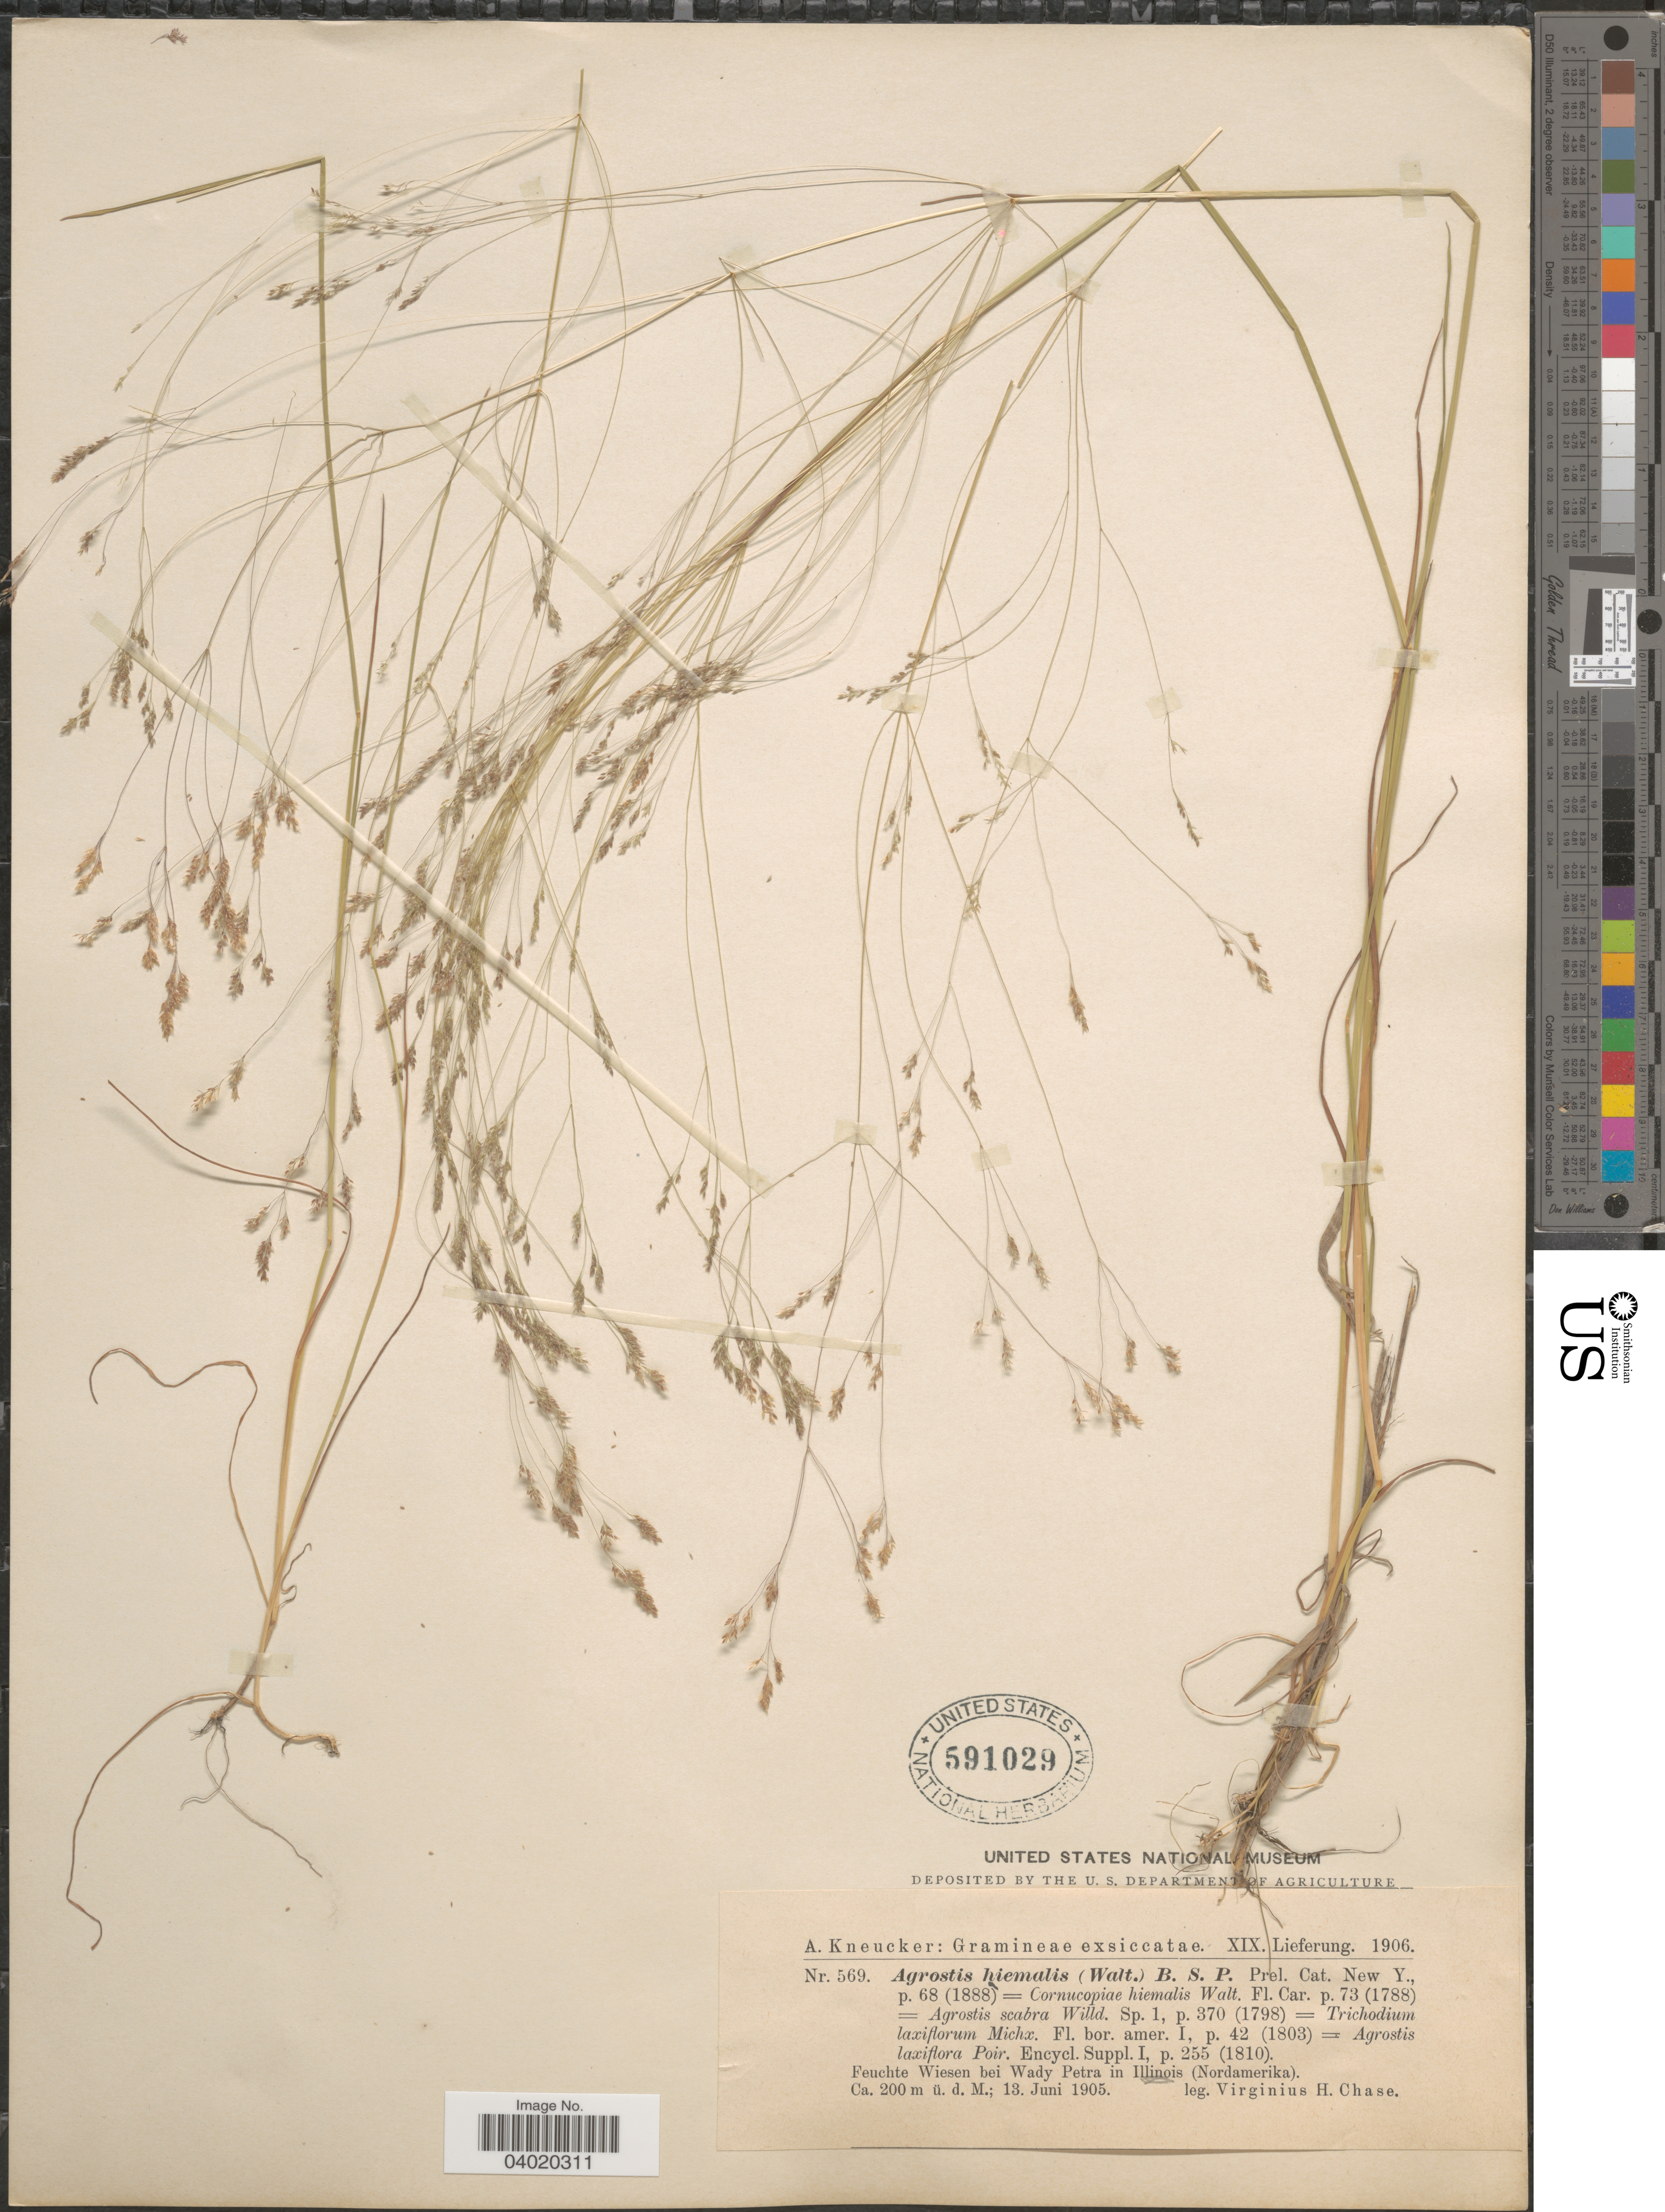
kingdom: Plantae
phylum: Tracheophyta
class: Liliopsida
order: Poales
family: Poaceae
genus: Agrostis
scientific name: Agrostis hyemalis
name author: (Walter) Britton et al.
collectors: V. H. Chase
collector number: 569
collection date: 1905-06-13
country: United States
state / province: Illinois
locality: Feuchte Wiesen bei Wady Petra.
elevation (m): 200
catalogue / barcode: US 591029